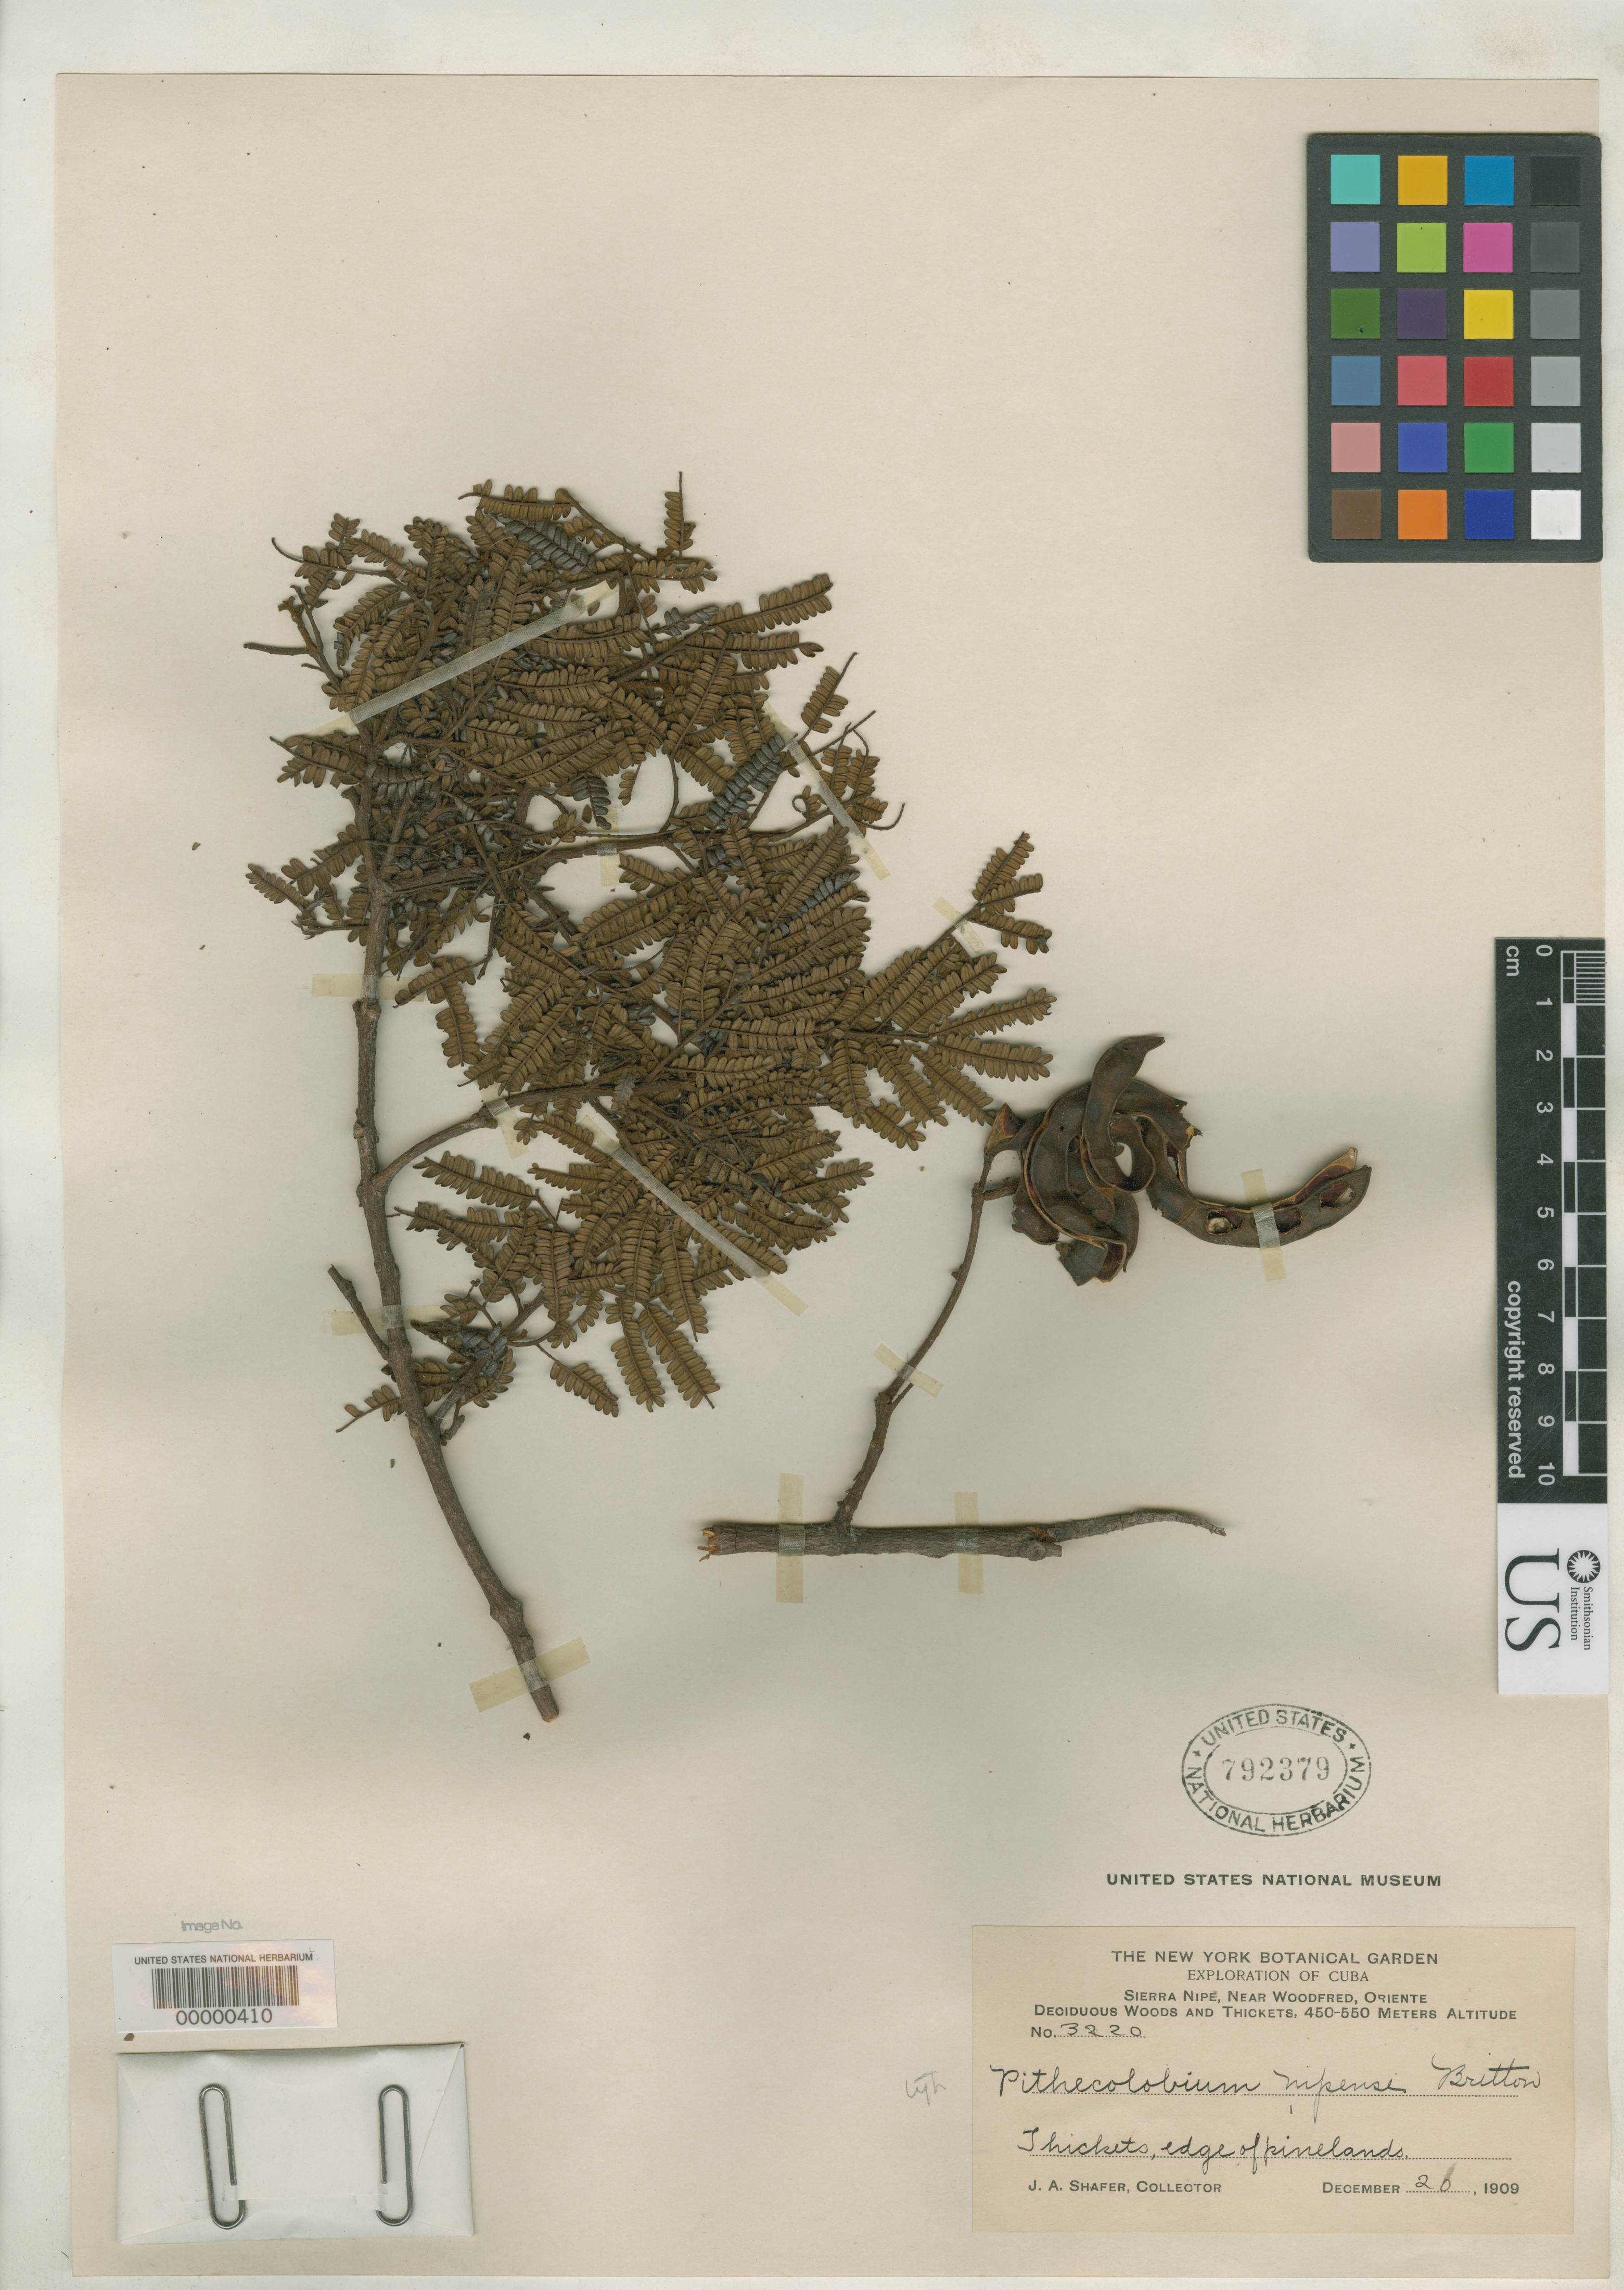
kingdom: Plantae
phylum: Tracheophyta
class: Magnoliopsida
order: Fabales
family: Fabaceae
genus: Pithecellobium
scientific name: Pithecellobium nipense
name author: Britton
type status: Isotype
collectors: J. A. Shafer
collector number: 3220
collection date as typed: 20 Dec 1909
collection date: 1909-12-20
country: Cuba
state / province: Oriente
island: Greater Antilles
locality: Sierra Nipe, near Woodfred.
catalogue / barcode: US 792379